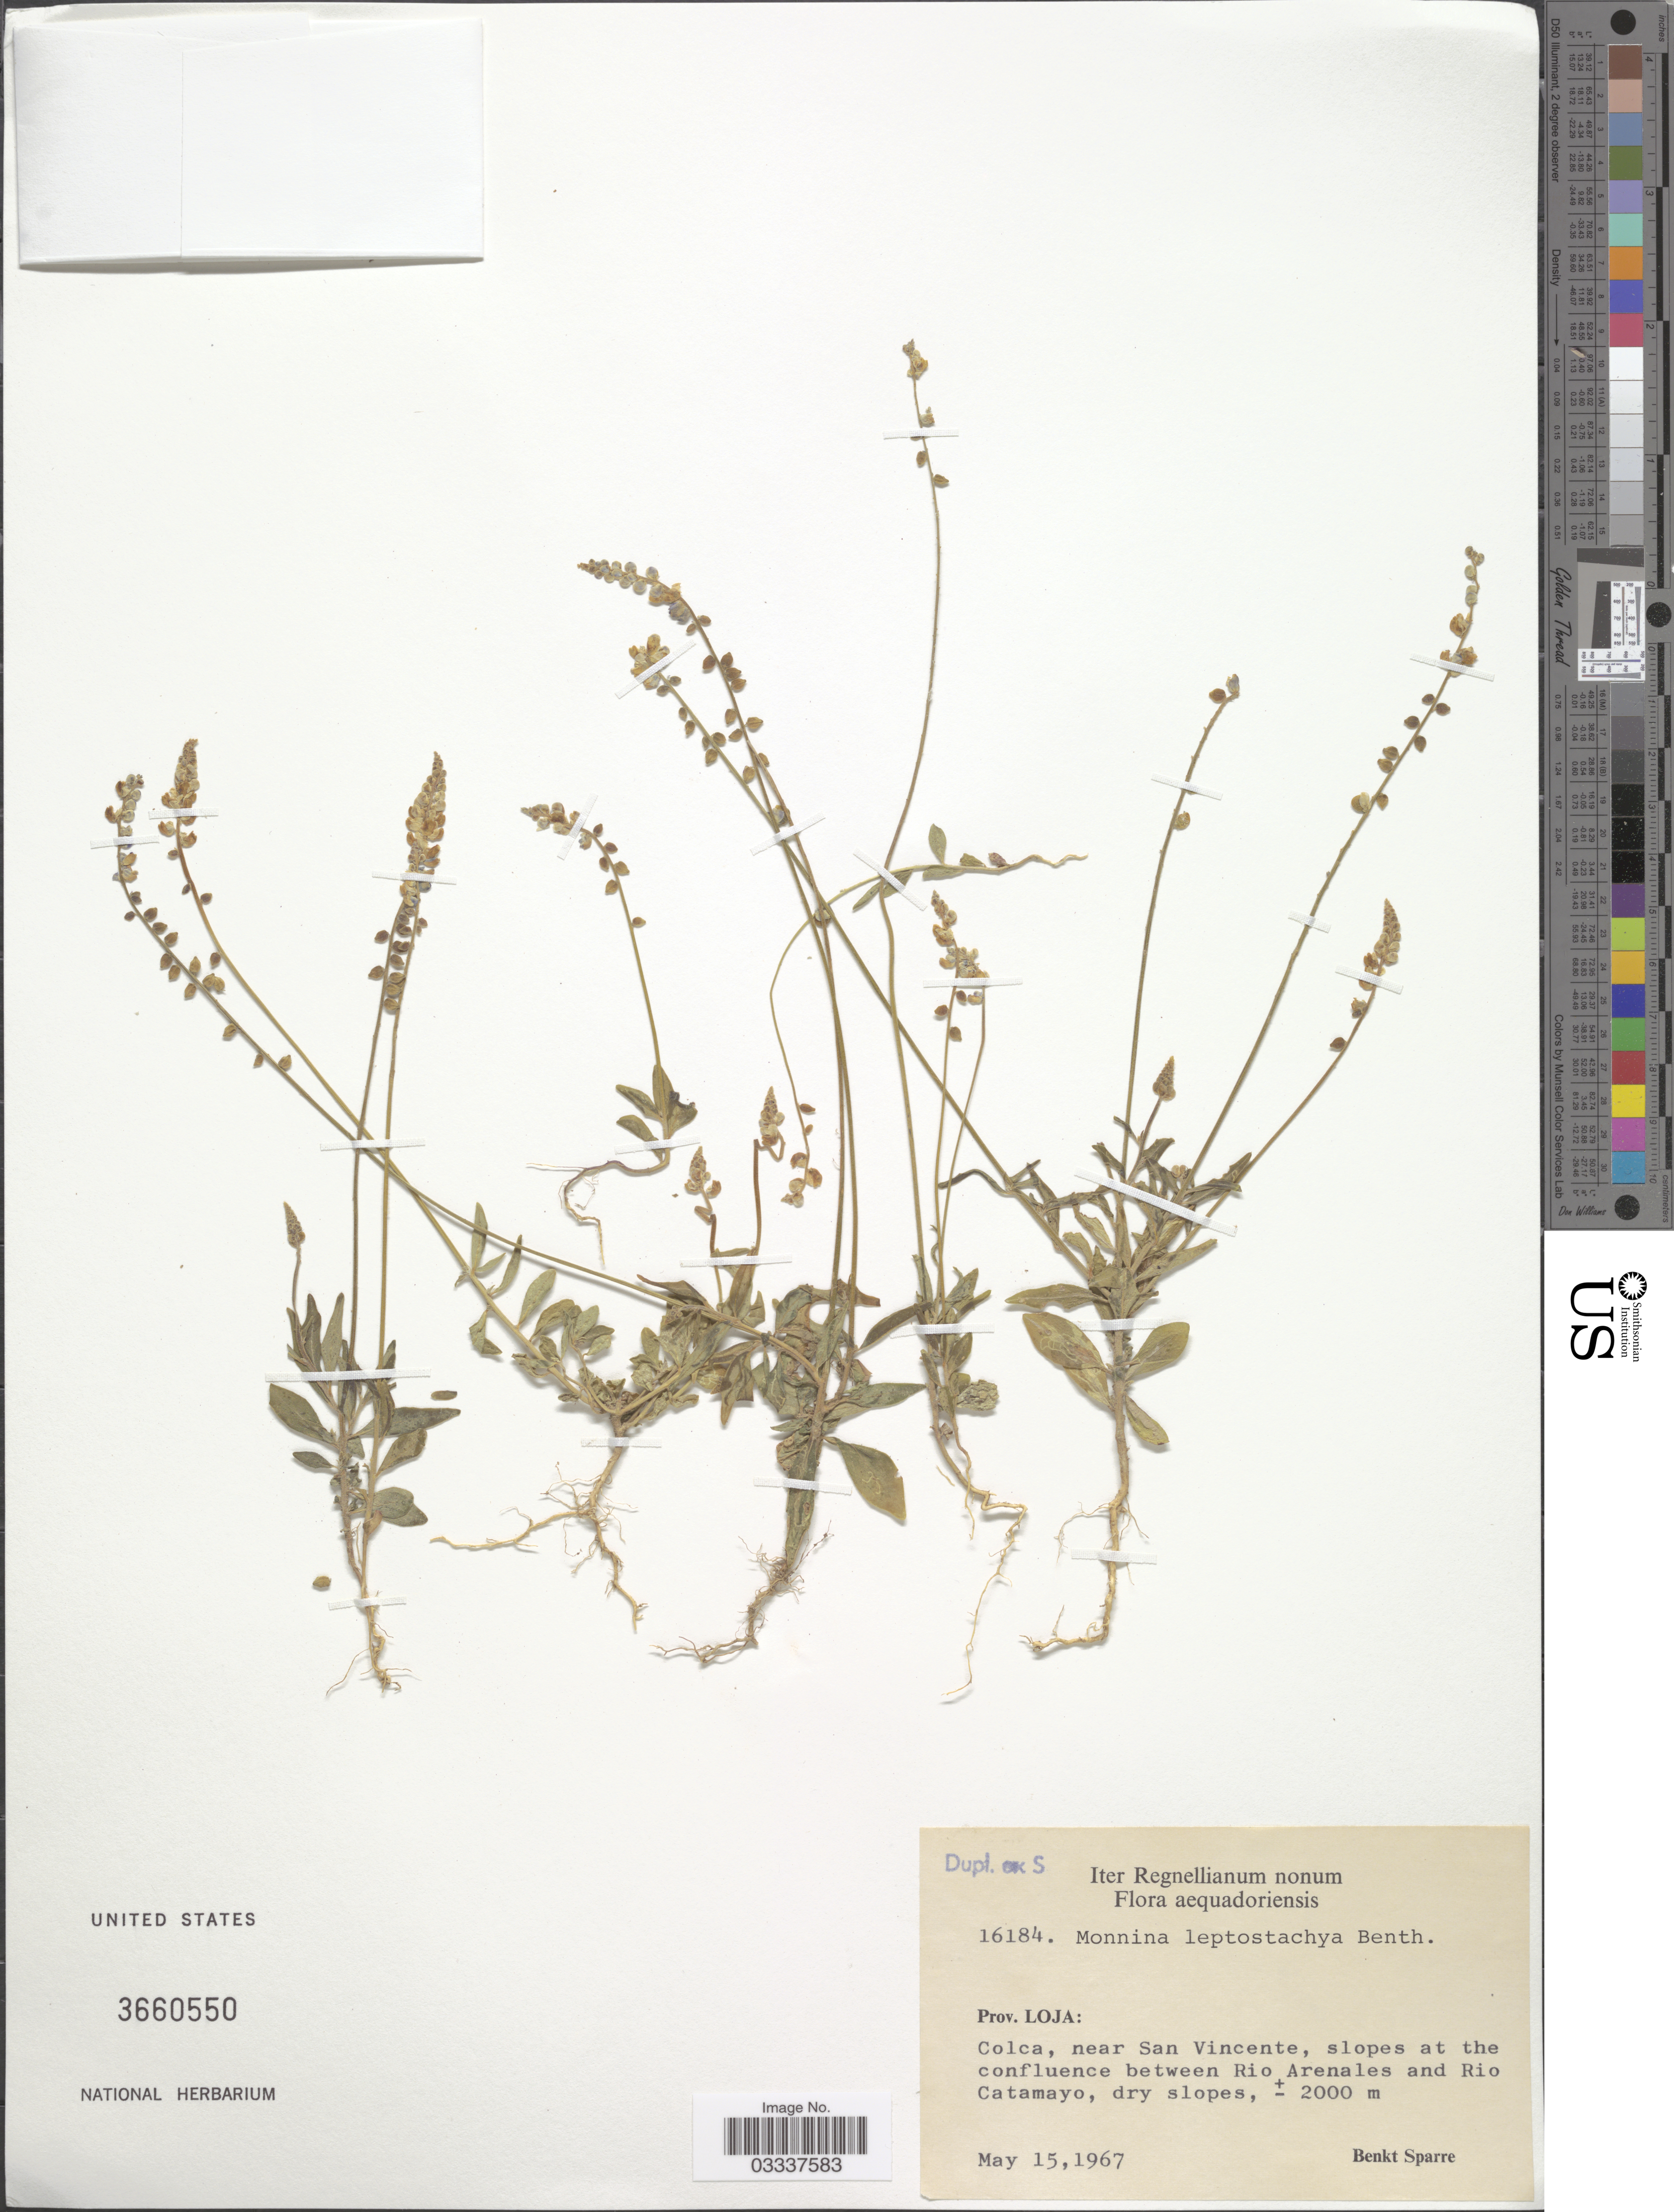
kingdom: Plantae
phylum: Tracheophyta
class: Magnoliopsida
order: Fabales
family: Polygalaceae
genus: Monnina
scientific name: Monnina leptostachya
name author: Benth.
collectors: B. Sparre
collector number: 16184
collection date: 1967-05-15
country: Ecuador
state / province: Loja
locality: Aequadoriensis, Colca, near San Vicente, slopes at the confluence between Rio Arenales and Rio Catamayo.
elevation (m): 2000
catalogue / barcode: US 3660550